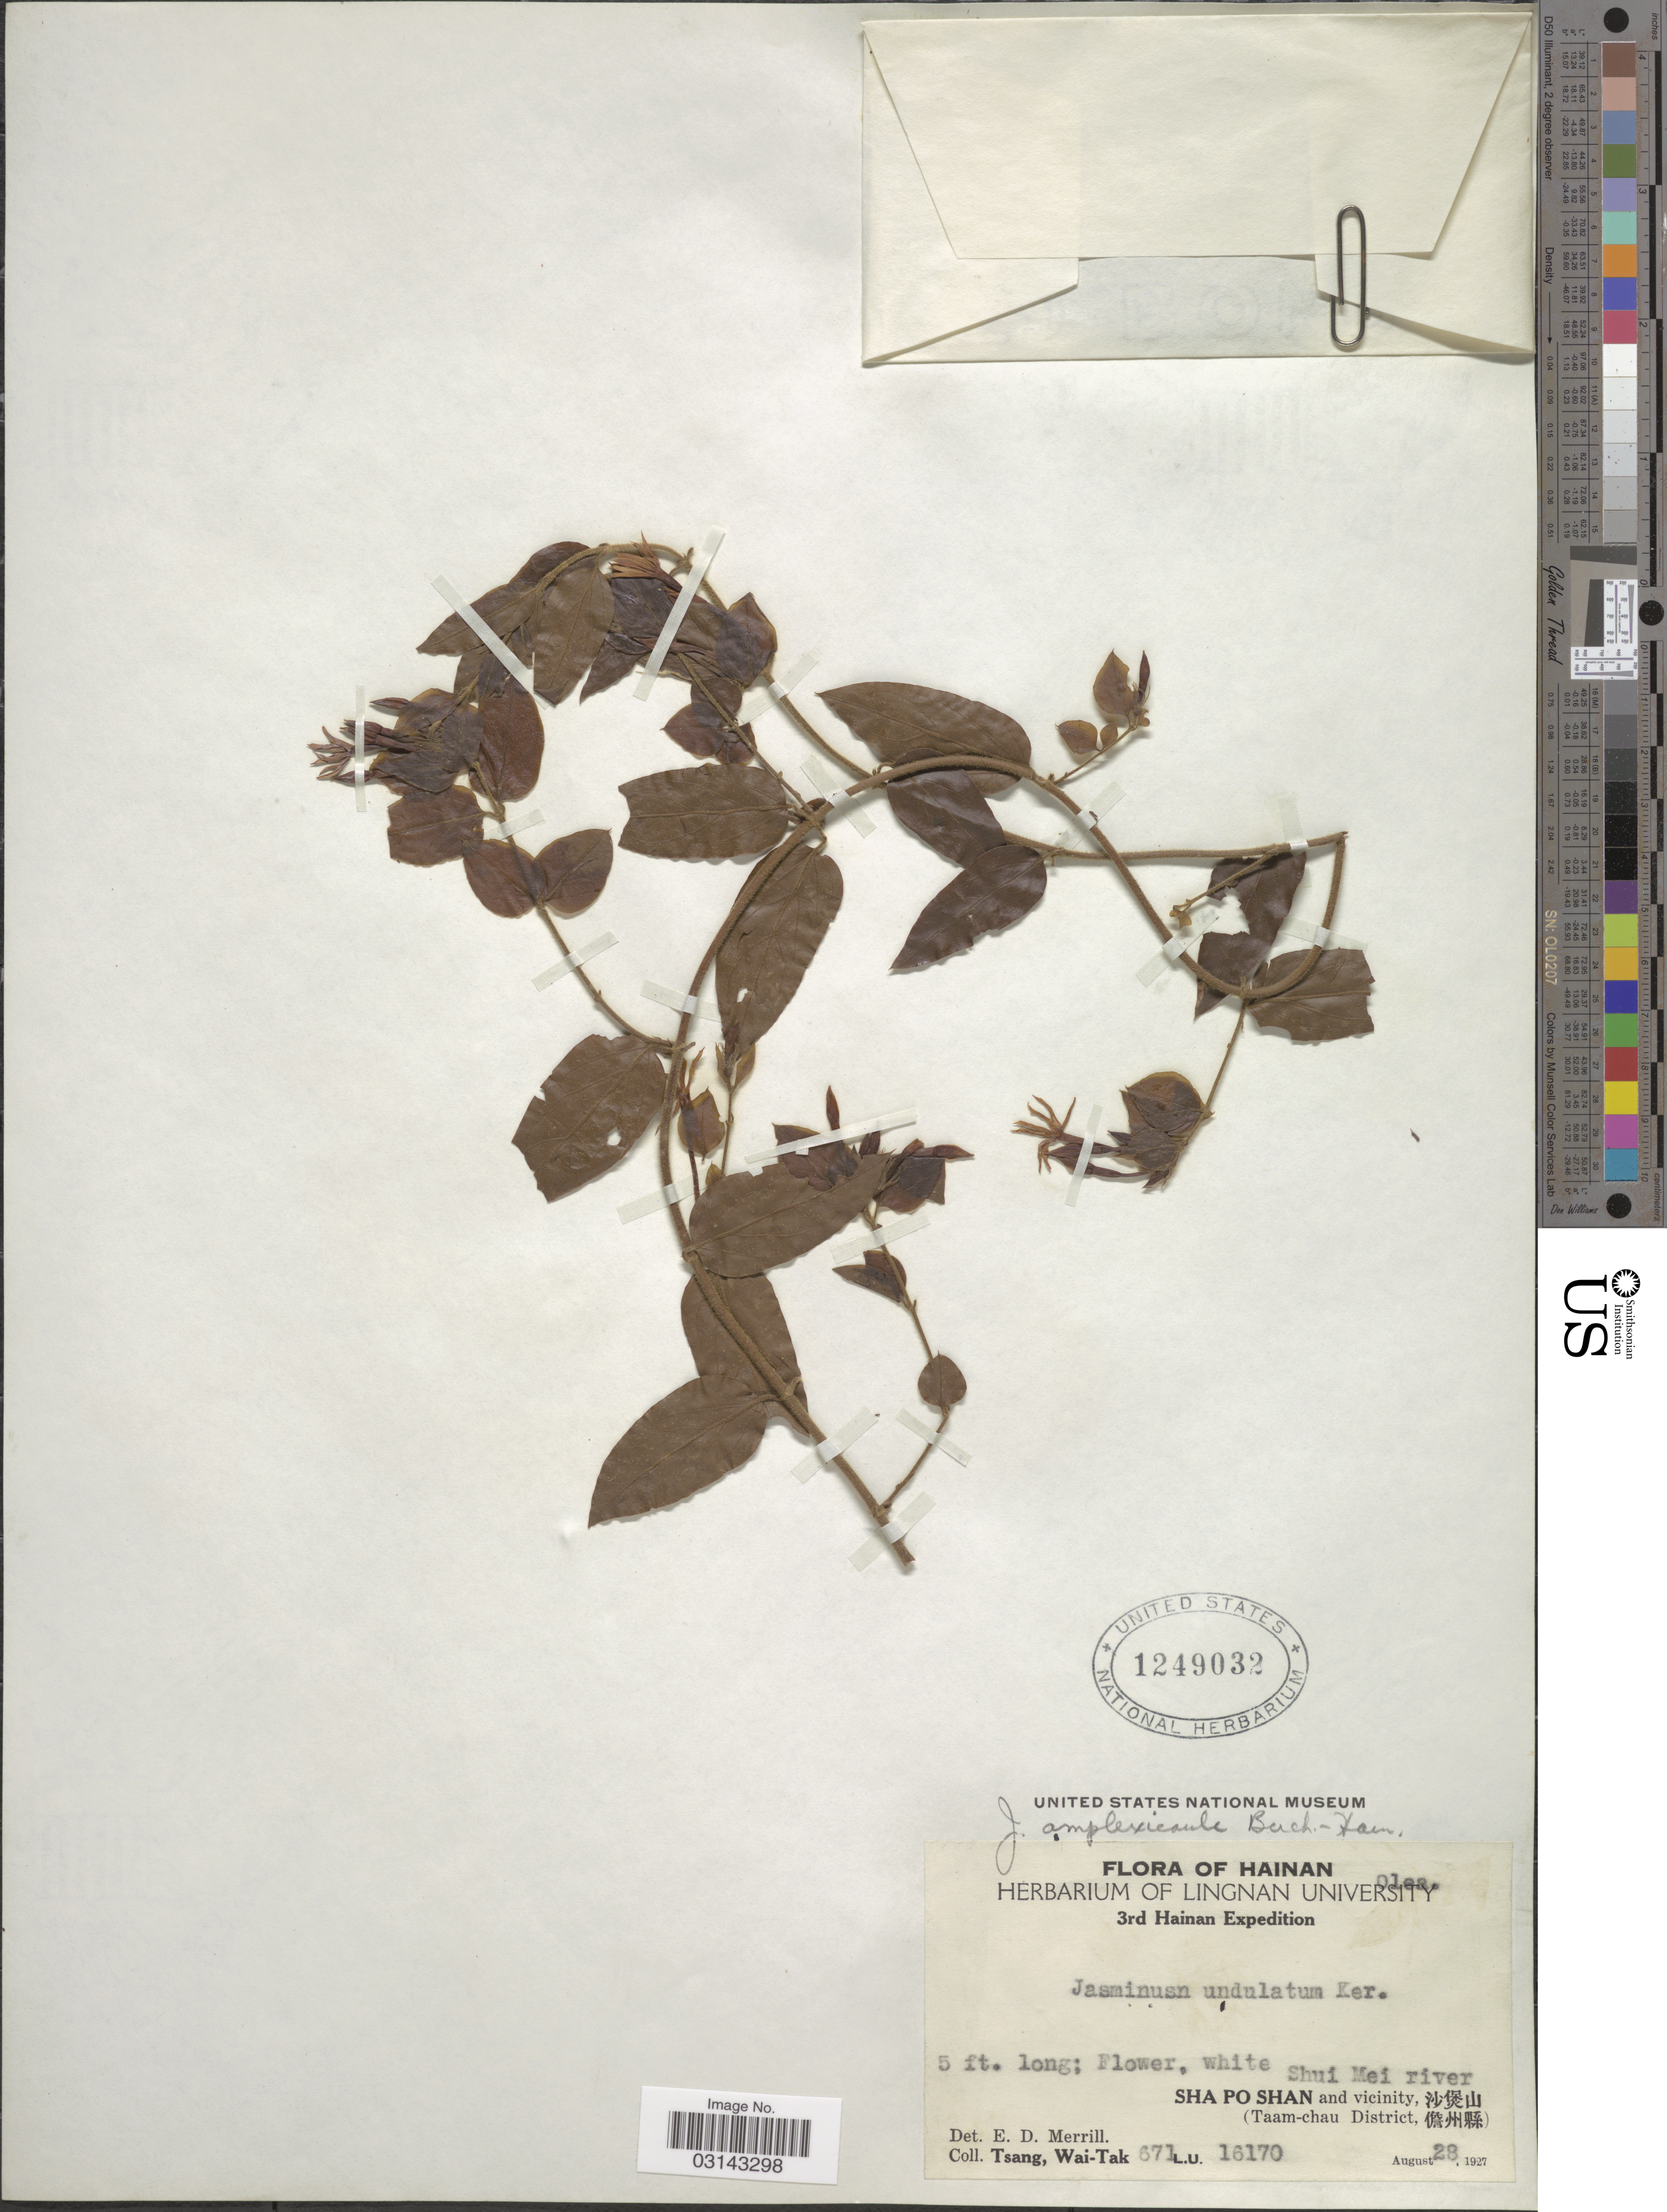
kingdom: Plantae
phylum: Tracheophyta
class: Magnoliopsida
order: Lamiales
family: Oleaceae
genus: Jasminum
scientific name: Jasminum elongatum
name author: (P.J. Bergius) Willd.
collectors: W. T. Tsang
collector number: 671L.U.16170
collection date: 1927-08-28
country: China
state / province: Hainan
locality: Sha Po Shan and vicinity (Taam-chau District).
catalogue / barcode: US 1249032